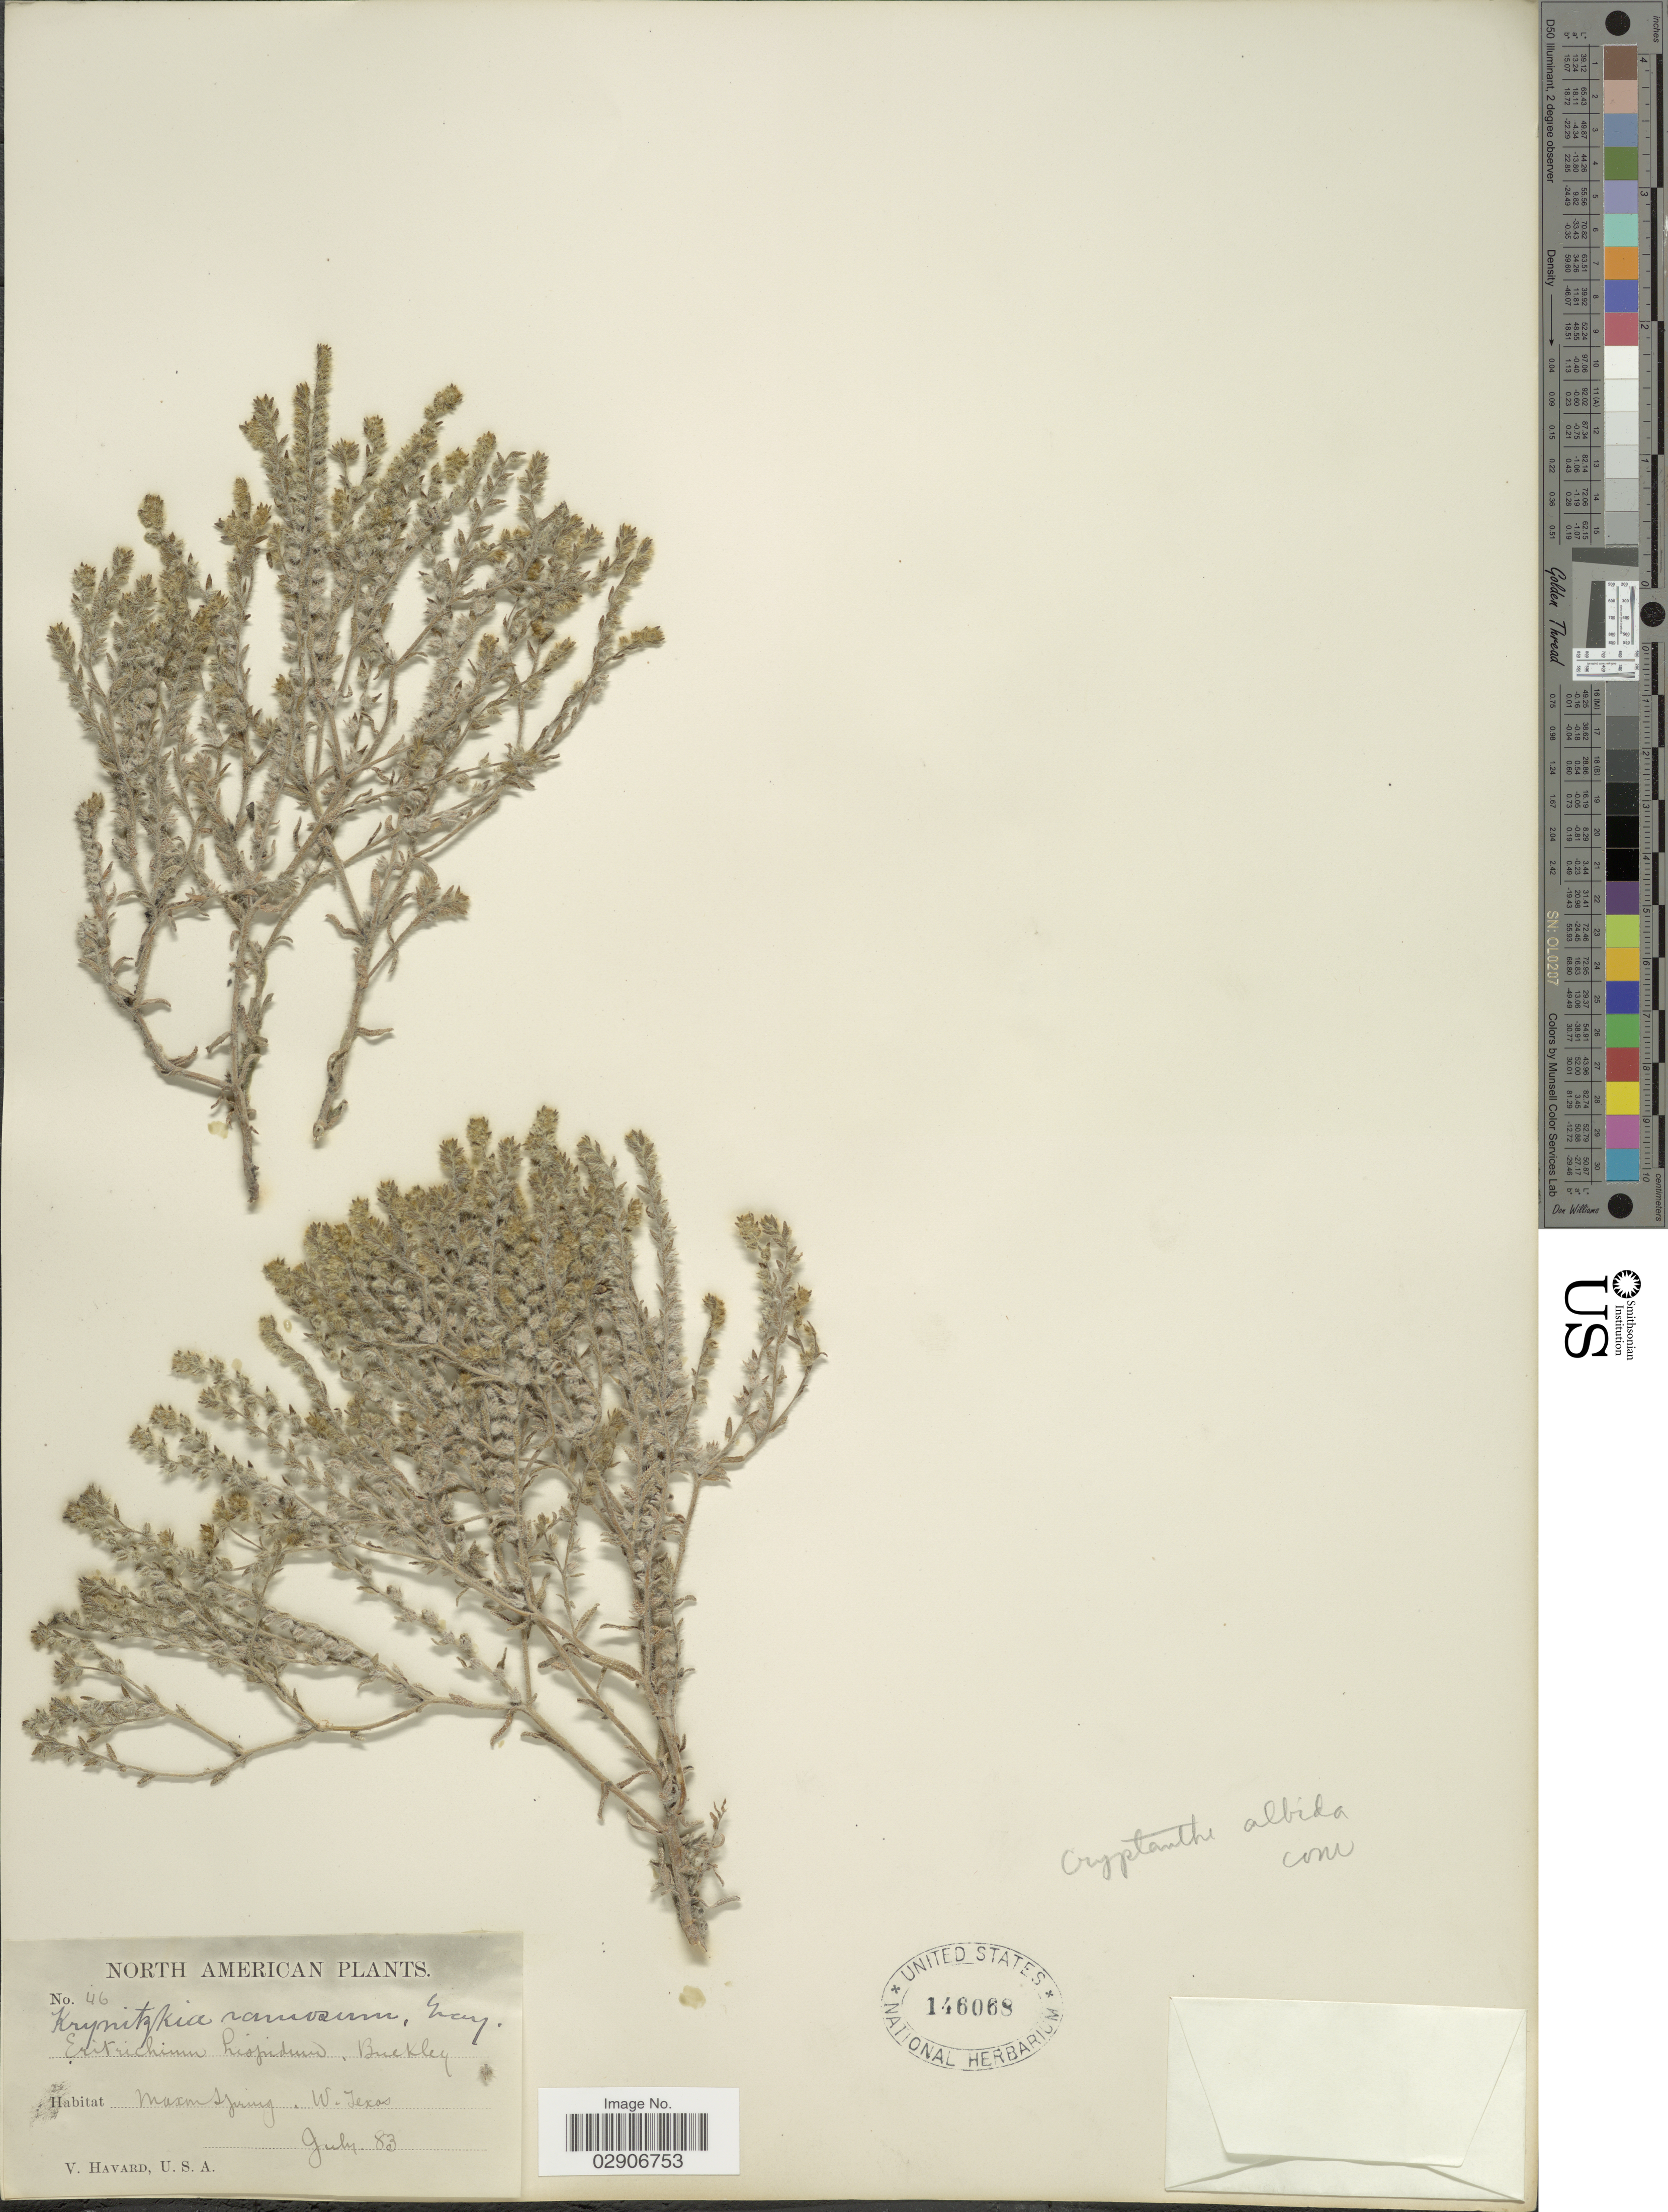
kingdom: Plantae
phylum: Tracheophyta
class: Magnoliopsida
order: Boraginales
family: Boraginaceae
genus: Cryptantha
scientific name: Cryptantha albida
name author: (Kunth) I.M. Johnst.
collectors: V. Havard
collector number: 46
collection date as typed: Transcribed d/m/y: /7/83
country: United States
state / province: Texas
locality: North America. Maxom Spring. W. Texas.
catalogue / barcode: US 146068